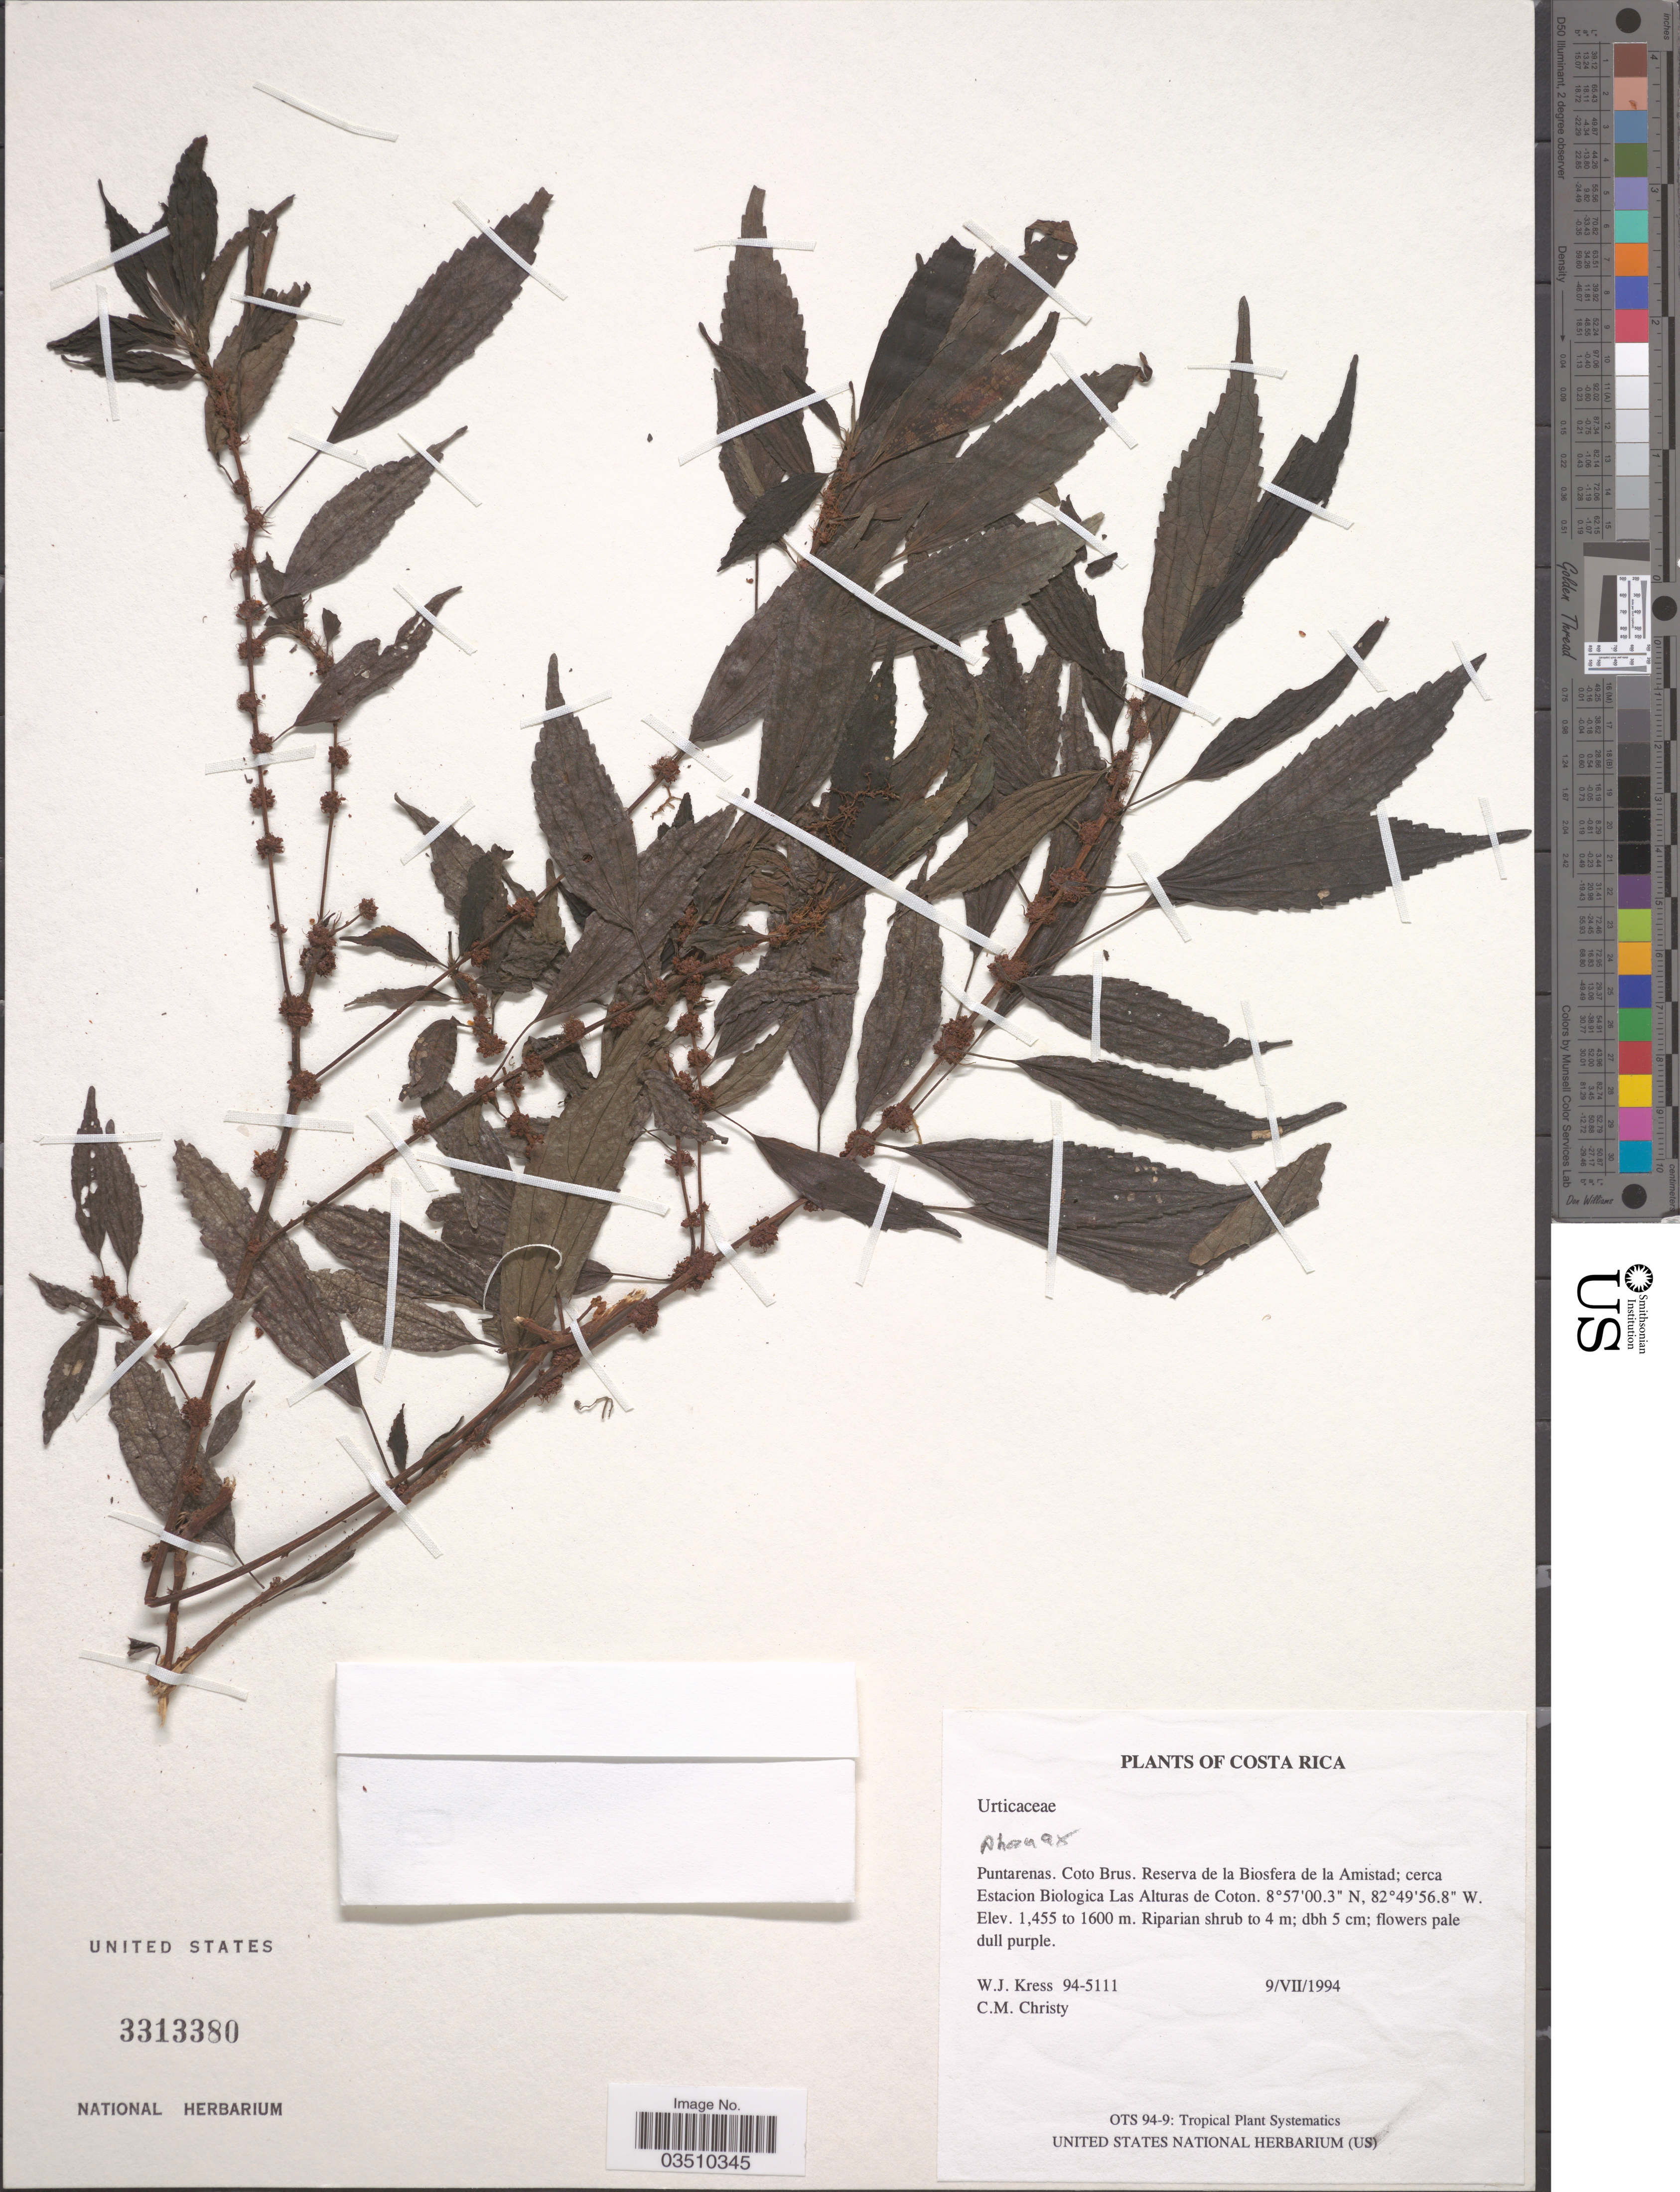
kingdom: Plantae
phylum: Tracheophyta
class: Magnoliopsida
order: Rosales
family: Urticaceae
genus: Phenax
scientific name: Phenax sp.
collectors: W. J. Kress & C. M. Christy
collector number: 94-5111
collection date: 1994-07-09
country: Costa Rica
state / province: Puntarenas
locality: Coto Brus. Reserva de la Biosfera de la Amistad; cerca Estacion Biologica Las Alturas de Coton.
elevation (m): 1455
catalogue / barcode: US 3313380